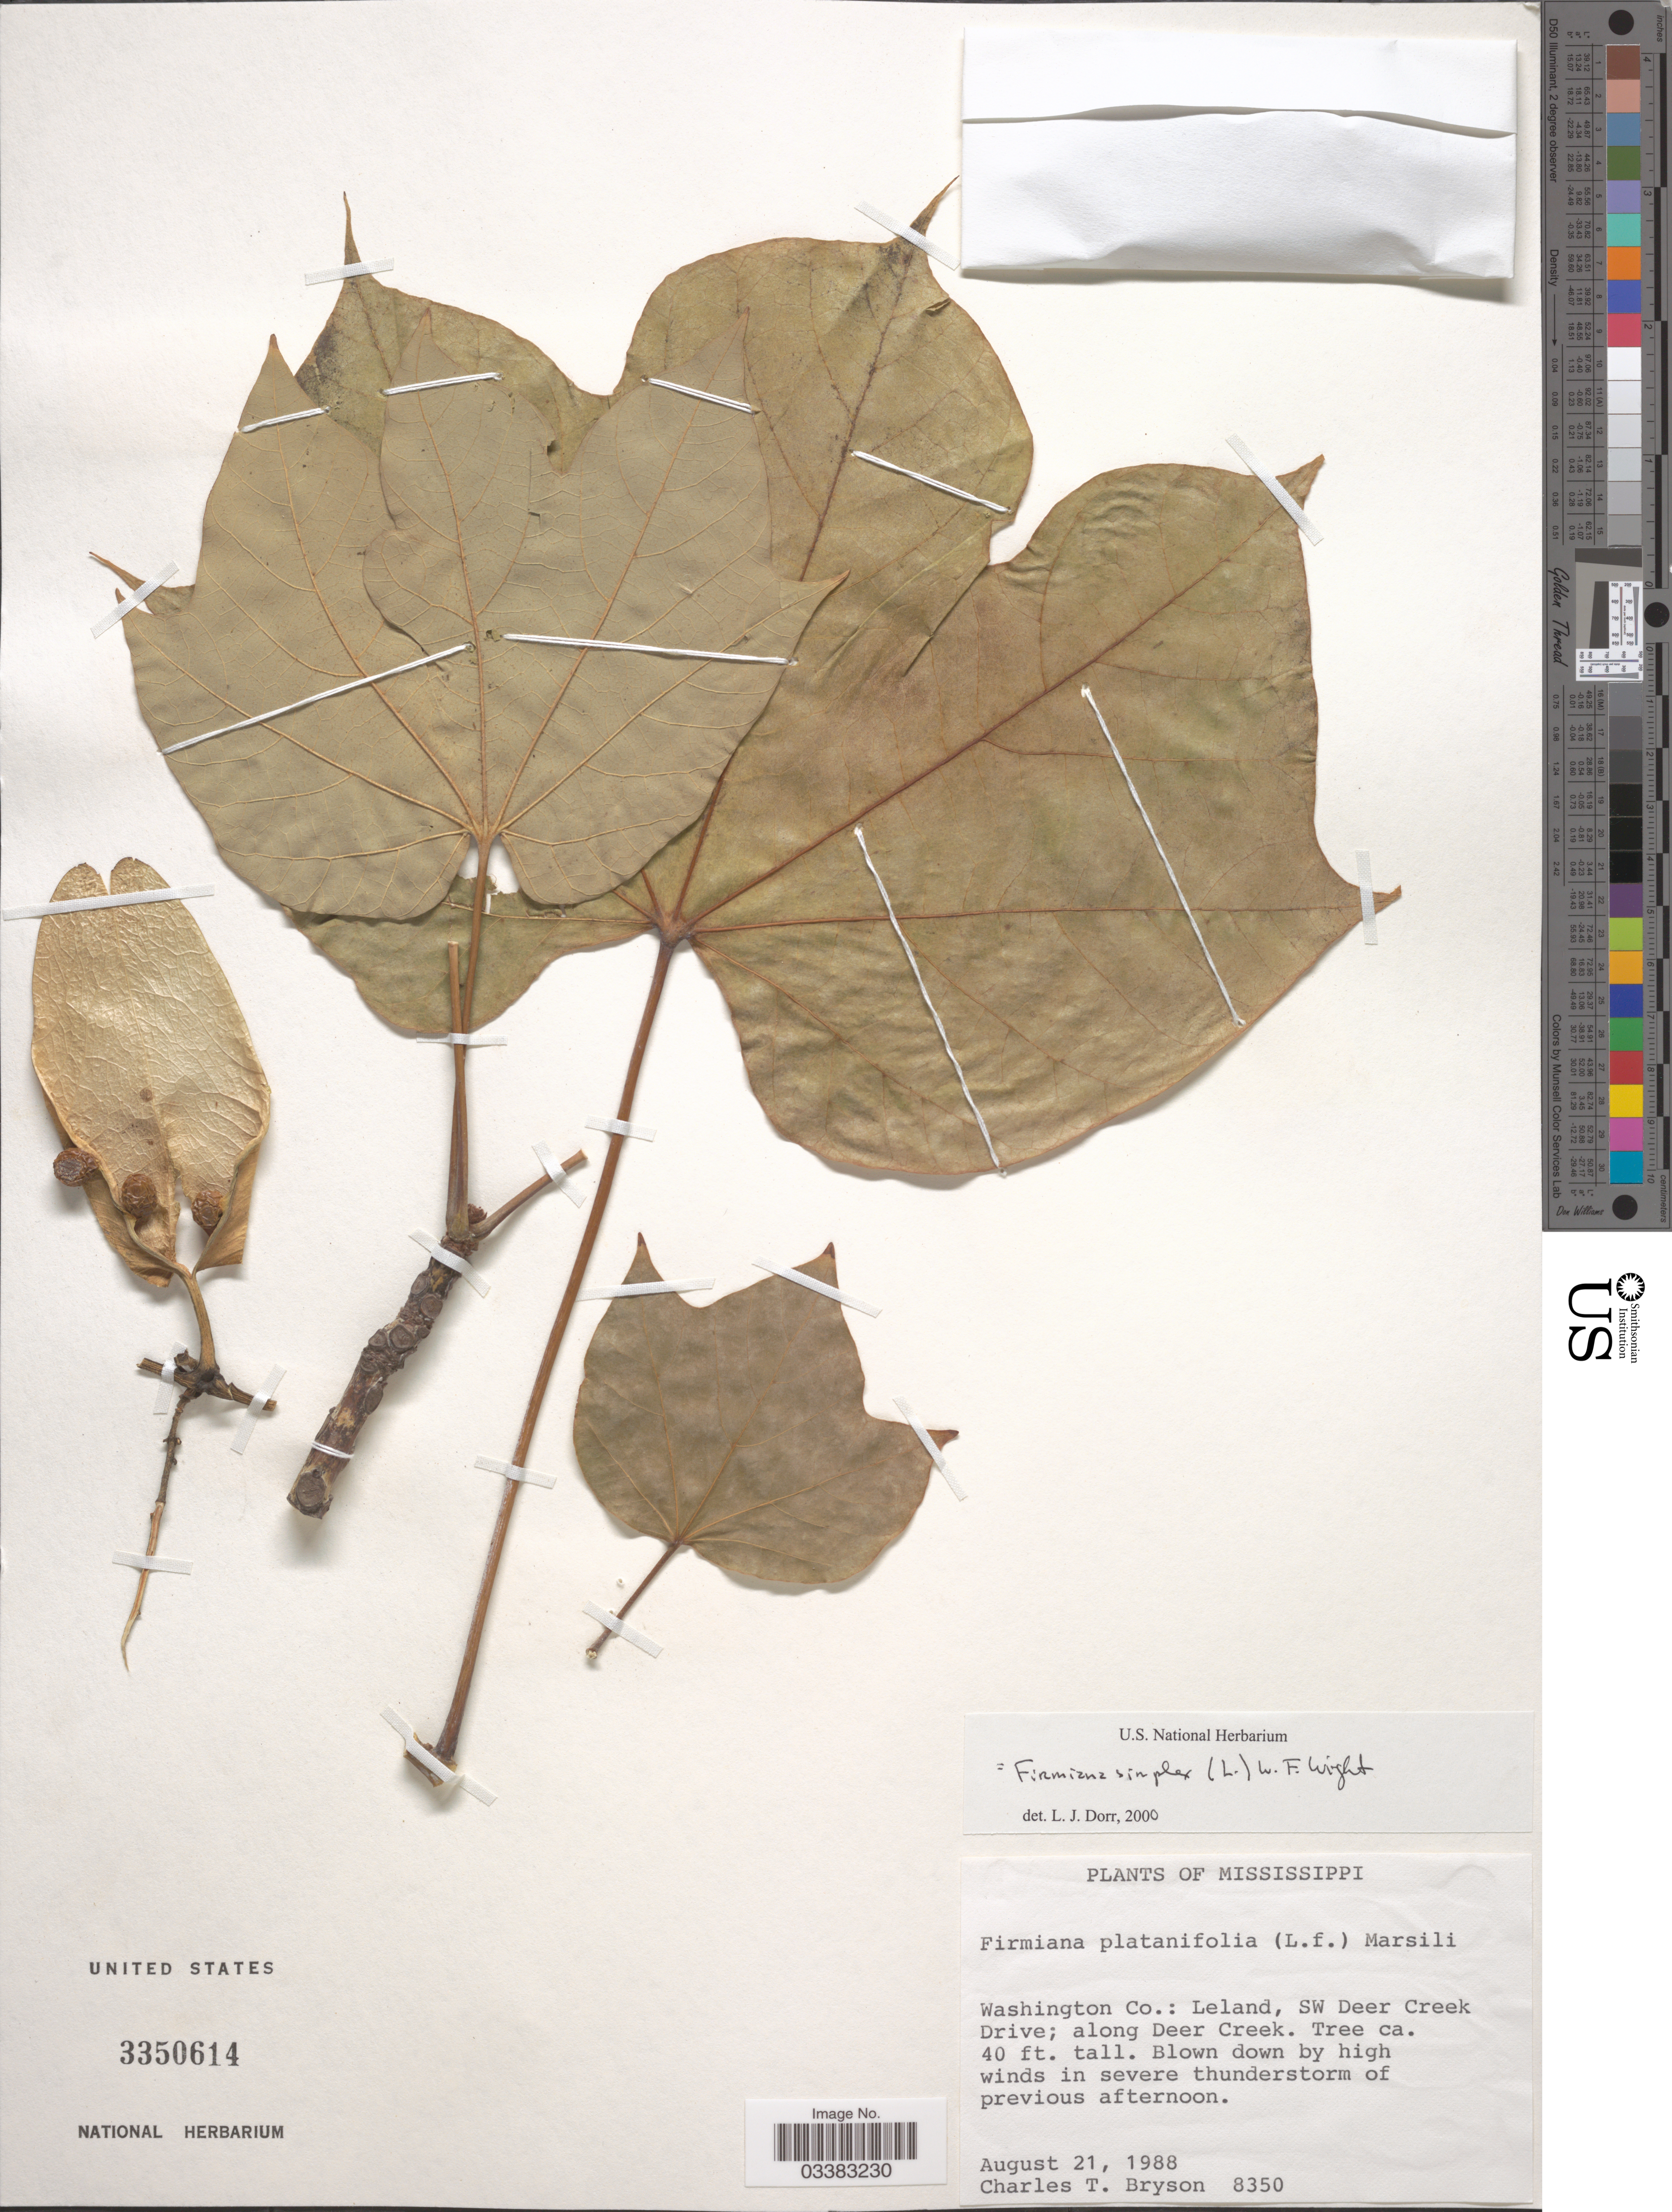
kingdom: Plantae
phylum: Tracheophyta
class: Magnoliopsida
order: Malvales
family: Malvaceae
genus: Firmiana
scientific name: Firmiana simplex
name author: (L.) W. Wight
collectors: C. Bryson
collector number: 8350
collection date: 1988-08-21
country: United States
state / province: Mississippi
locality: Washington Co.: Leland, SW Deer Creek Drive; along Deer Creek.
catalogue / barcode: US 3350614